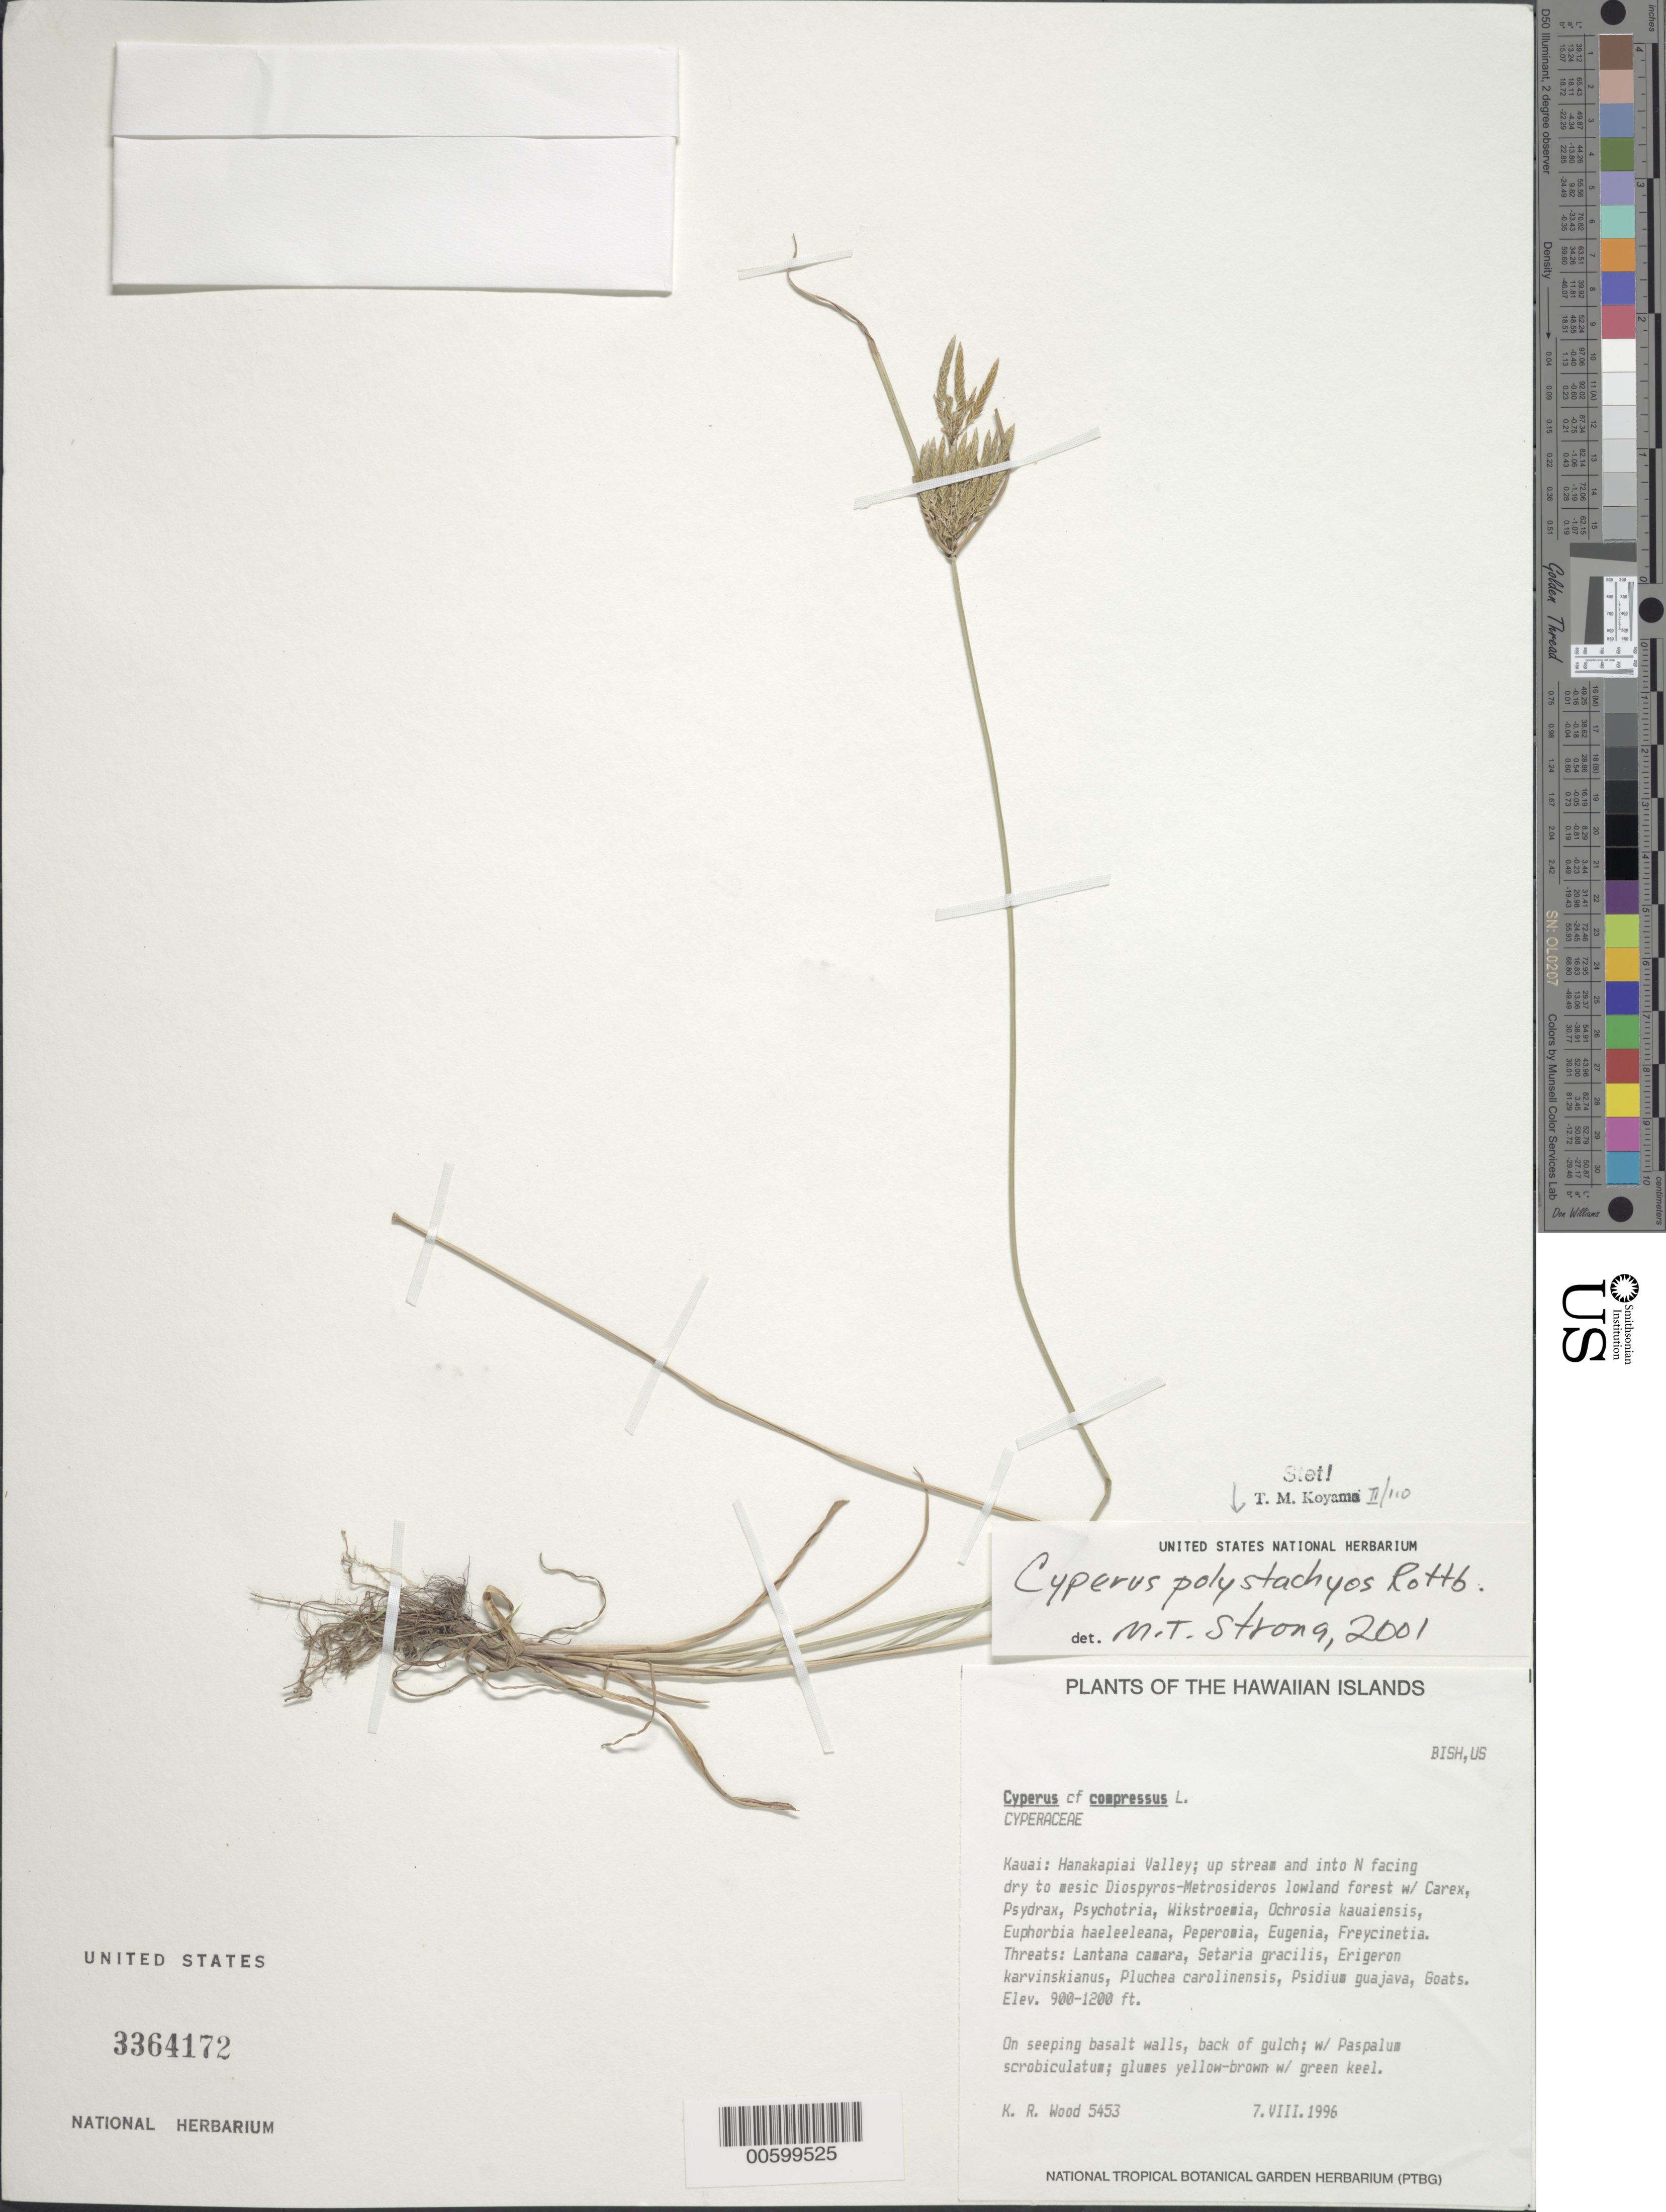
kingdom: Plantae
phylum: Tracheophyta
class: Liliopsida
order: Poales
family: Cyperaceae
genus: Cyperus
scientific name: Cyperus polystachyos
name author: Rottb.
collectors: K. R. Wood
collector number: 5453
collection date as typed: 7 Aug 1996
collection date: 1996-08-07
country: United States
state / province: Hawaii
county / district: Kauai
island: Kaua'i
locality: Hanakapiai Valley.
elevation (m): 274.32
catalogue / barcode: US 3364172